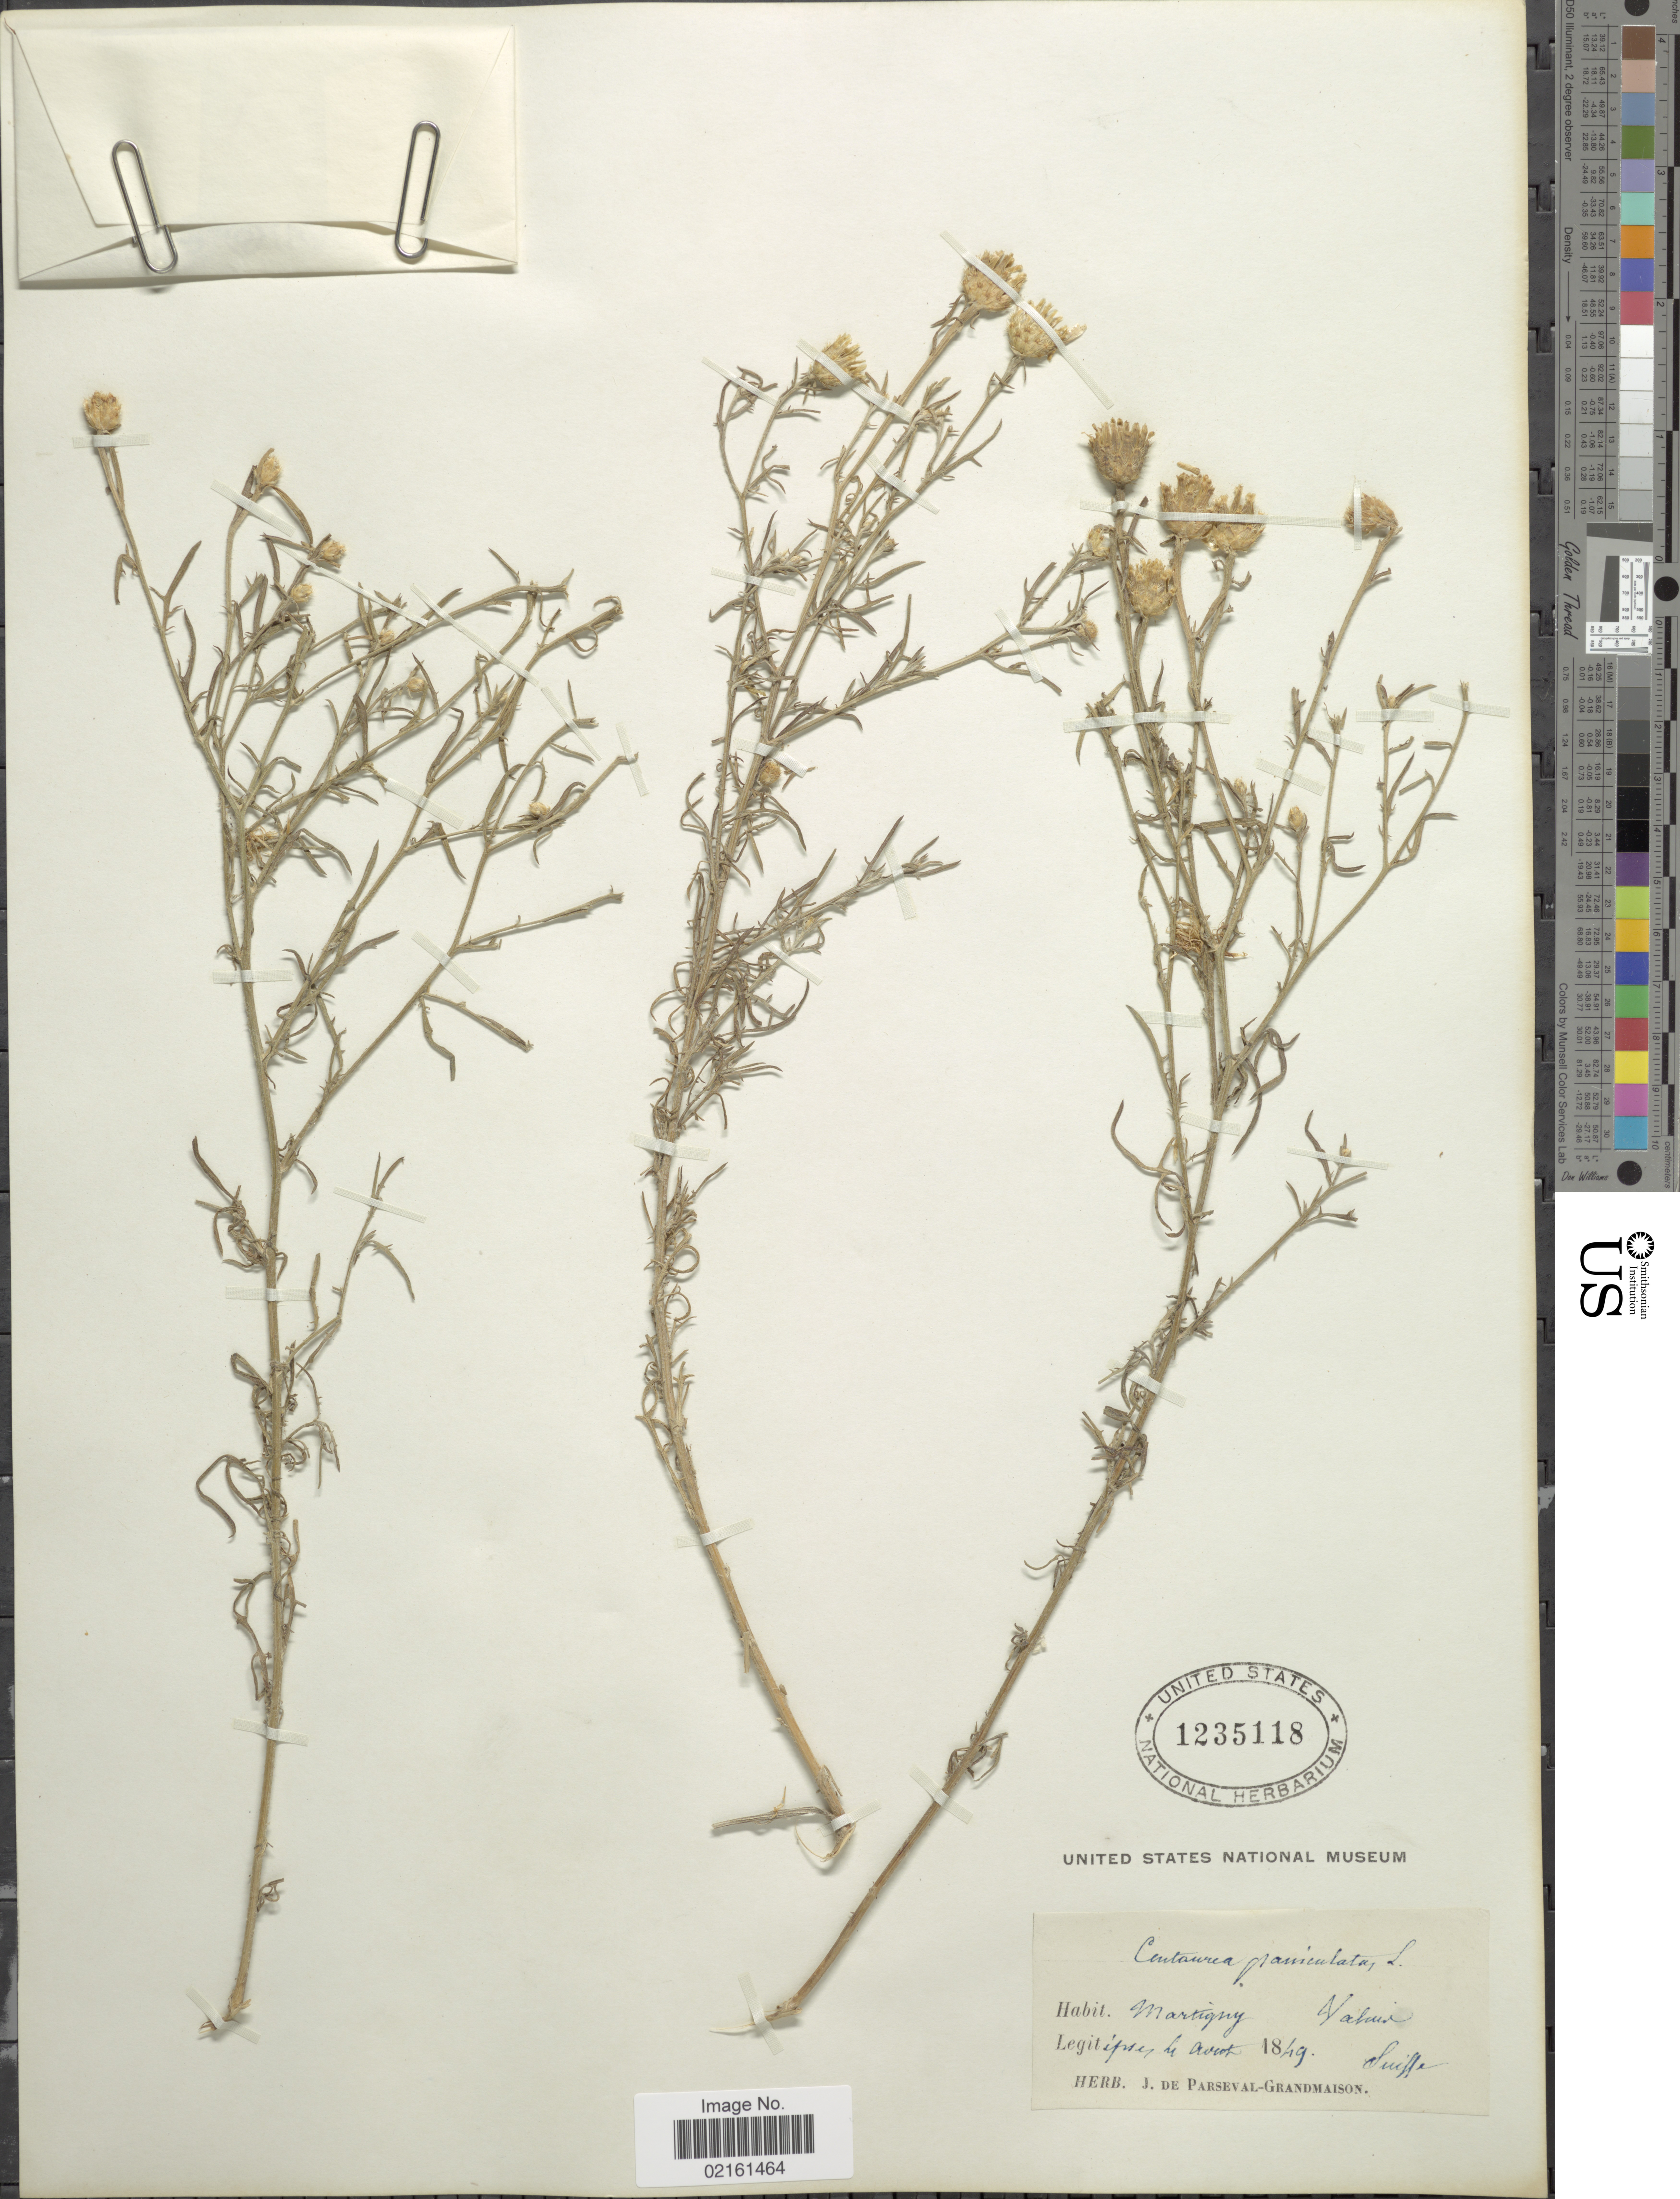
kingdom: Plantae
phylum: Tracheophyta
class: Magnoliopsida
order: Asterales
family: Asteraceae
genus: Centaurea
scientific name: Centaurea paniculata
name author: L.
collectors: Ex. Herb. J. de Parseval-Grandmaison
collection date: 1849-08-04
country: Switzerland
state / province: Valais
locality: Martigny, Valais, Suisse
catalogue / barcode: US 1235118